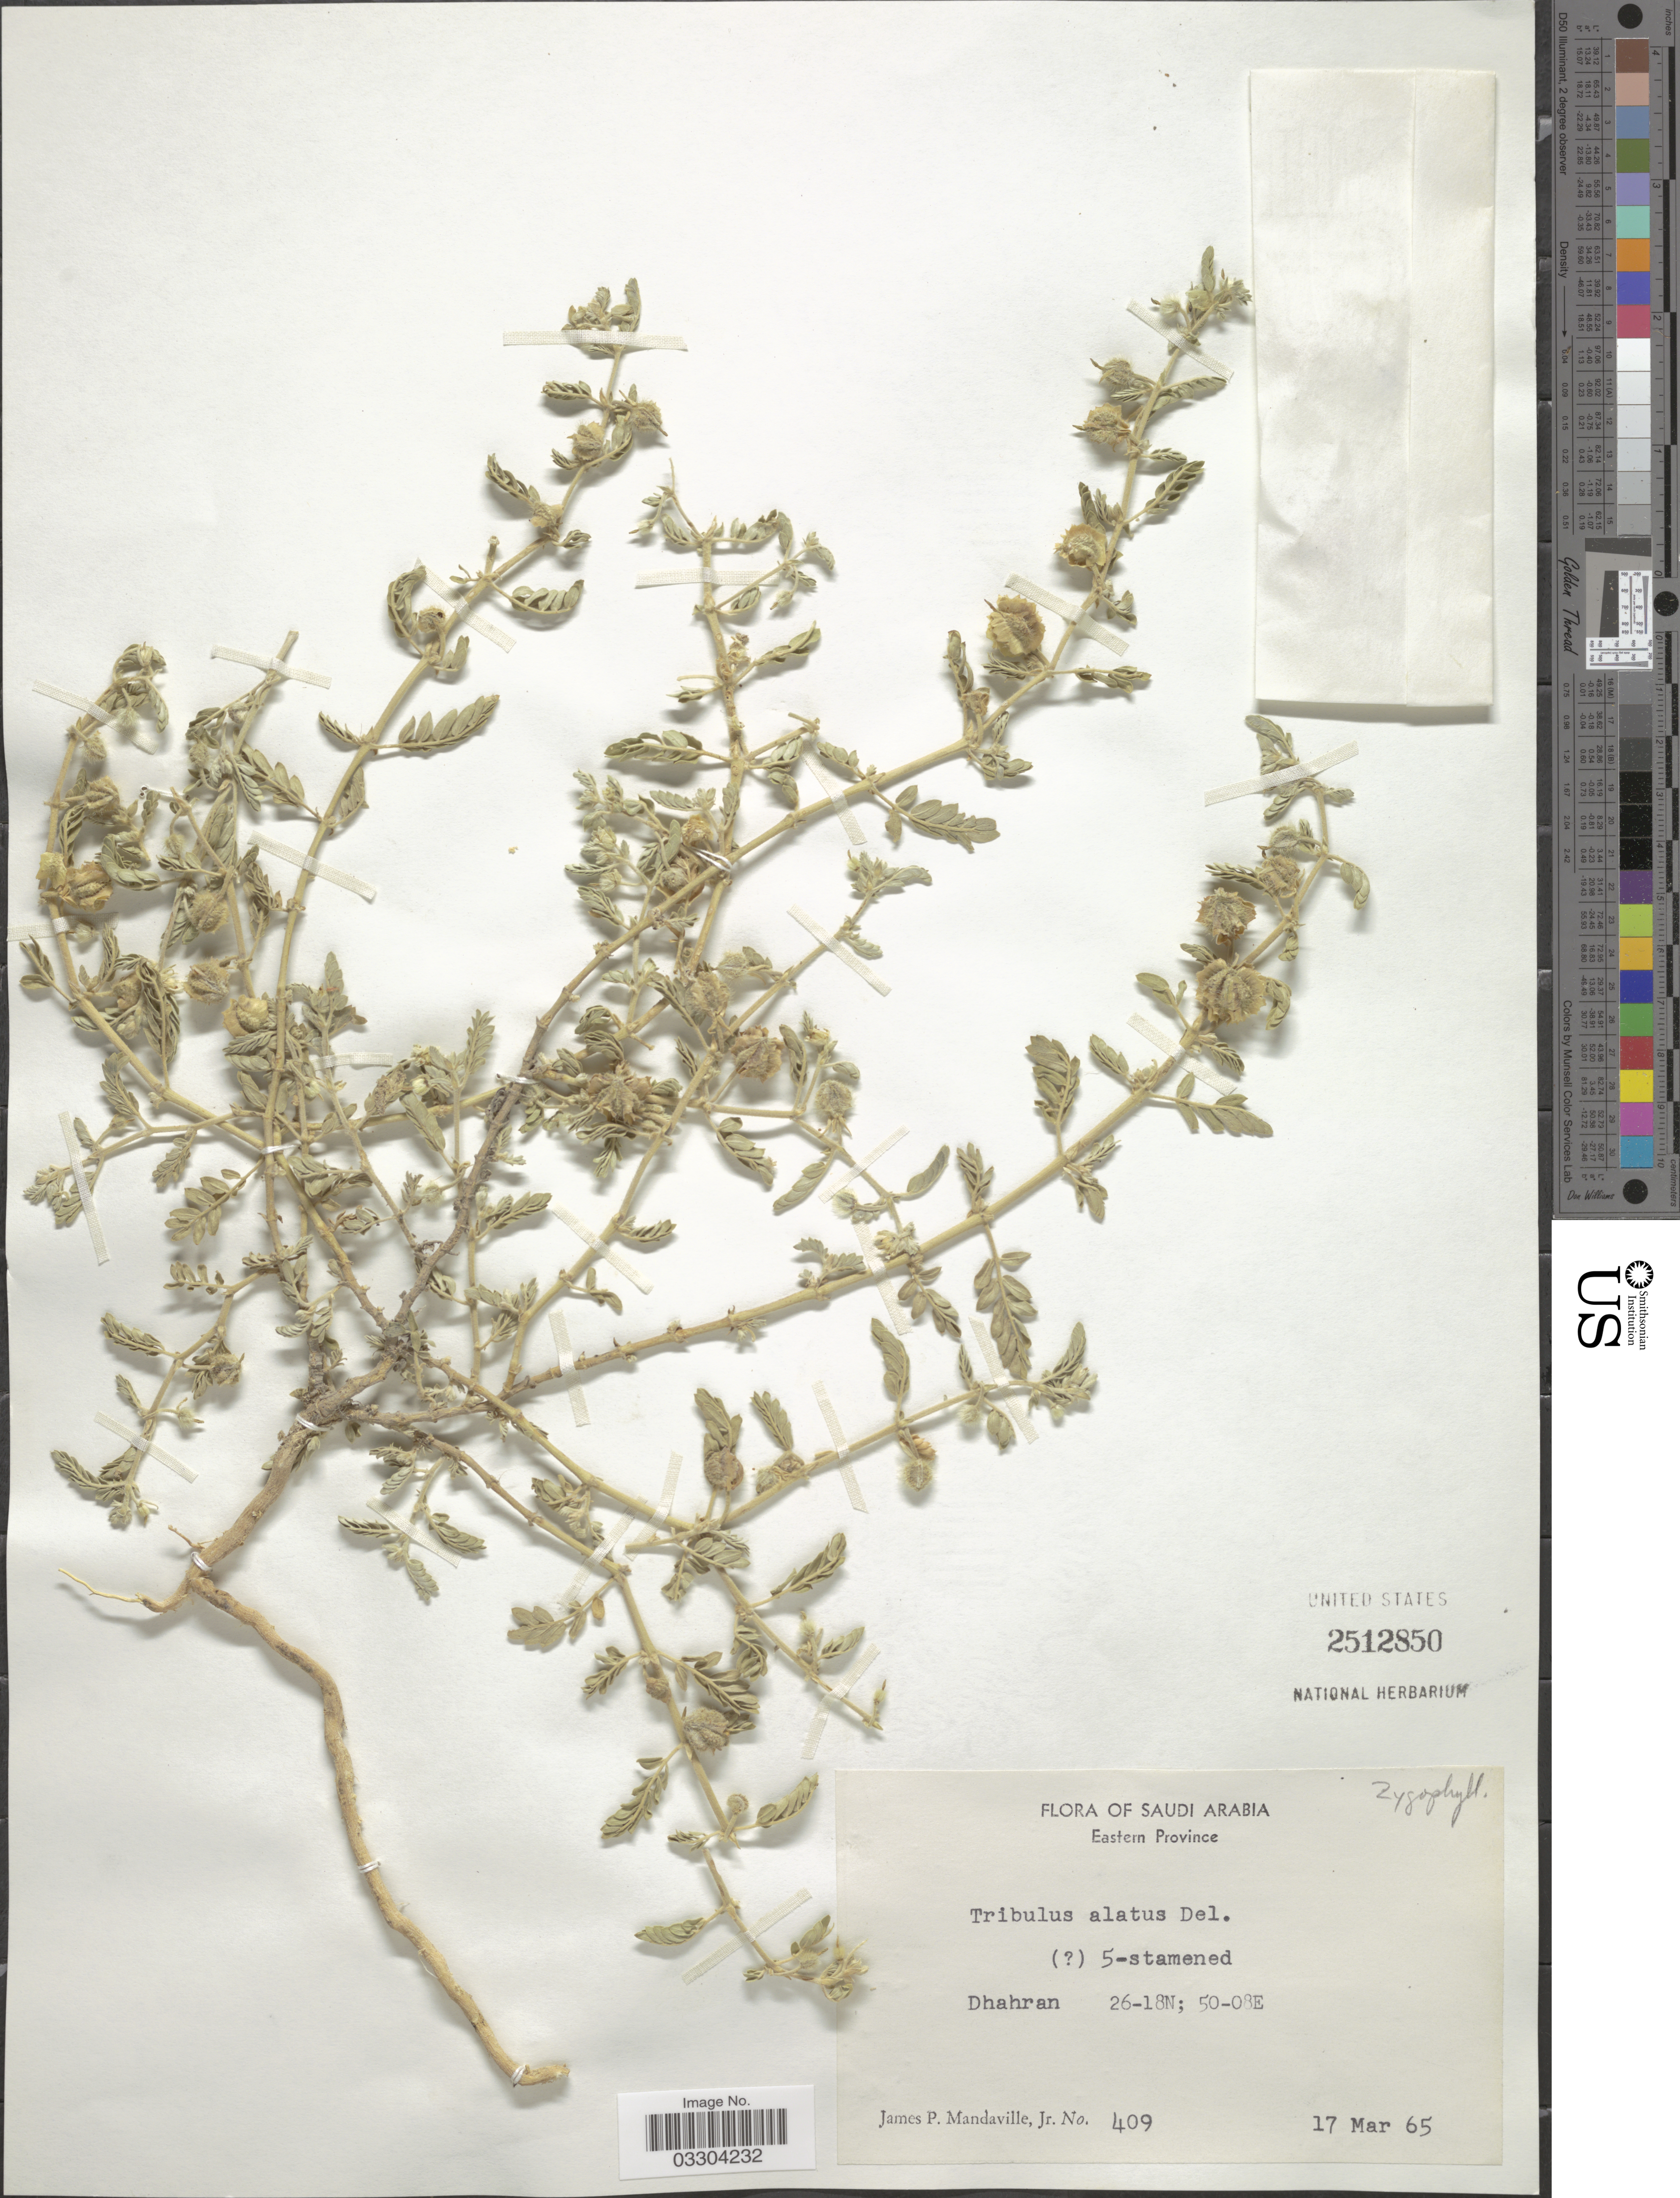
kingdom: Plantae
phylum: Tracheophyta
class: Magnoliopsida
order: Zygophyllales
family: Zygophyllaceae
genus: Tribulus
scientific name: Tribulus alatus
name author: Delile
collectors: J. Mandaville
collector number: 409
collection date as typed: Transcribed d/m/y: 17/3/65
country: Saudi Arabia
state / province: Ash Sharqiyah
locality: Eastern Province, Dhahran.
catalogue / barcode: US 2512850